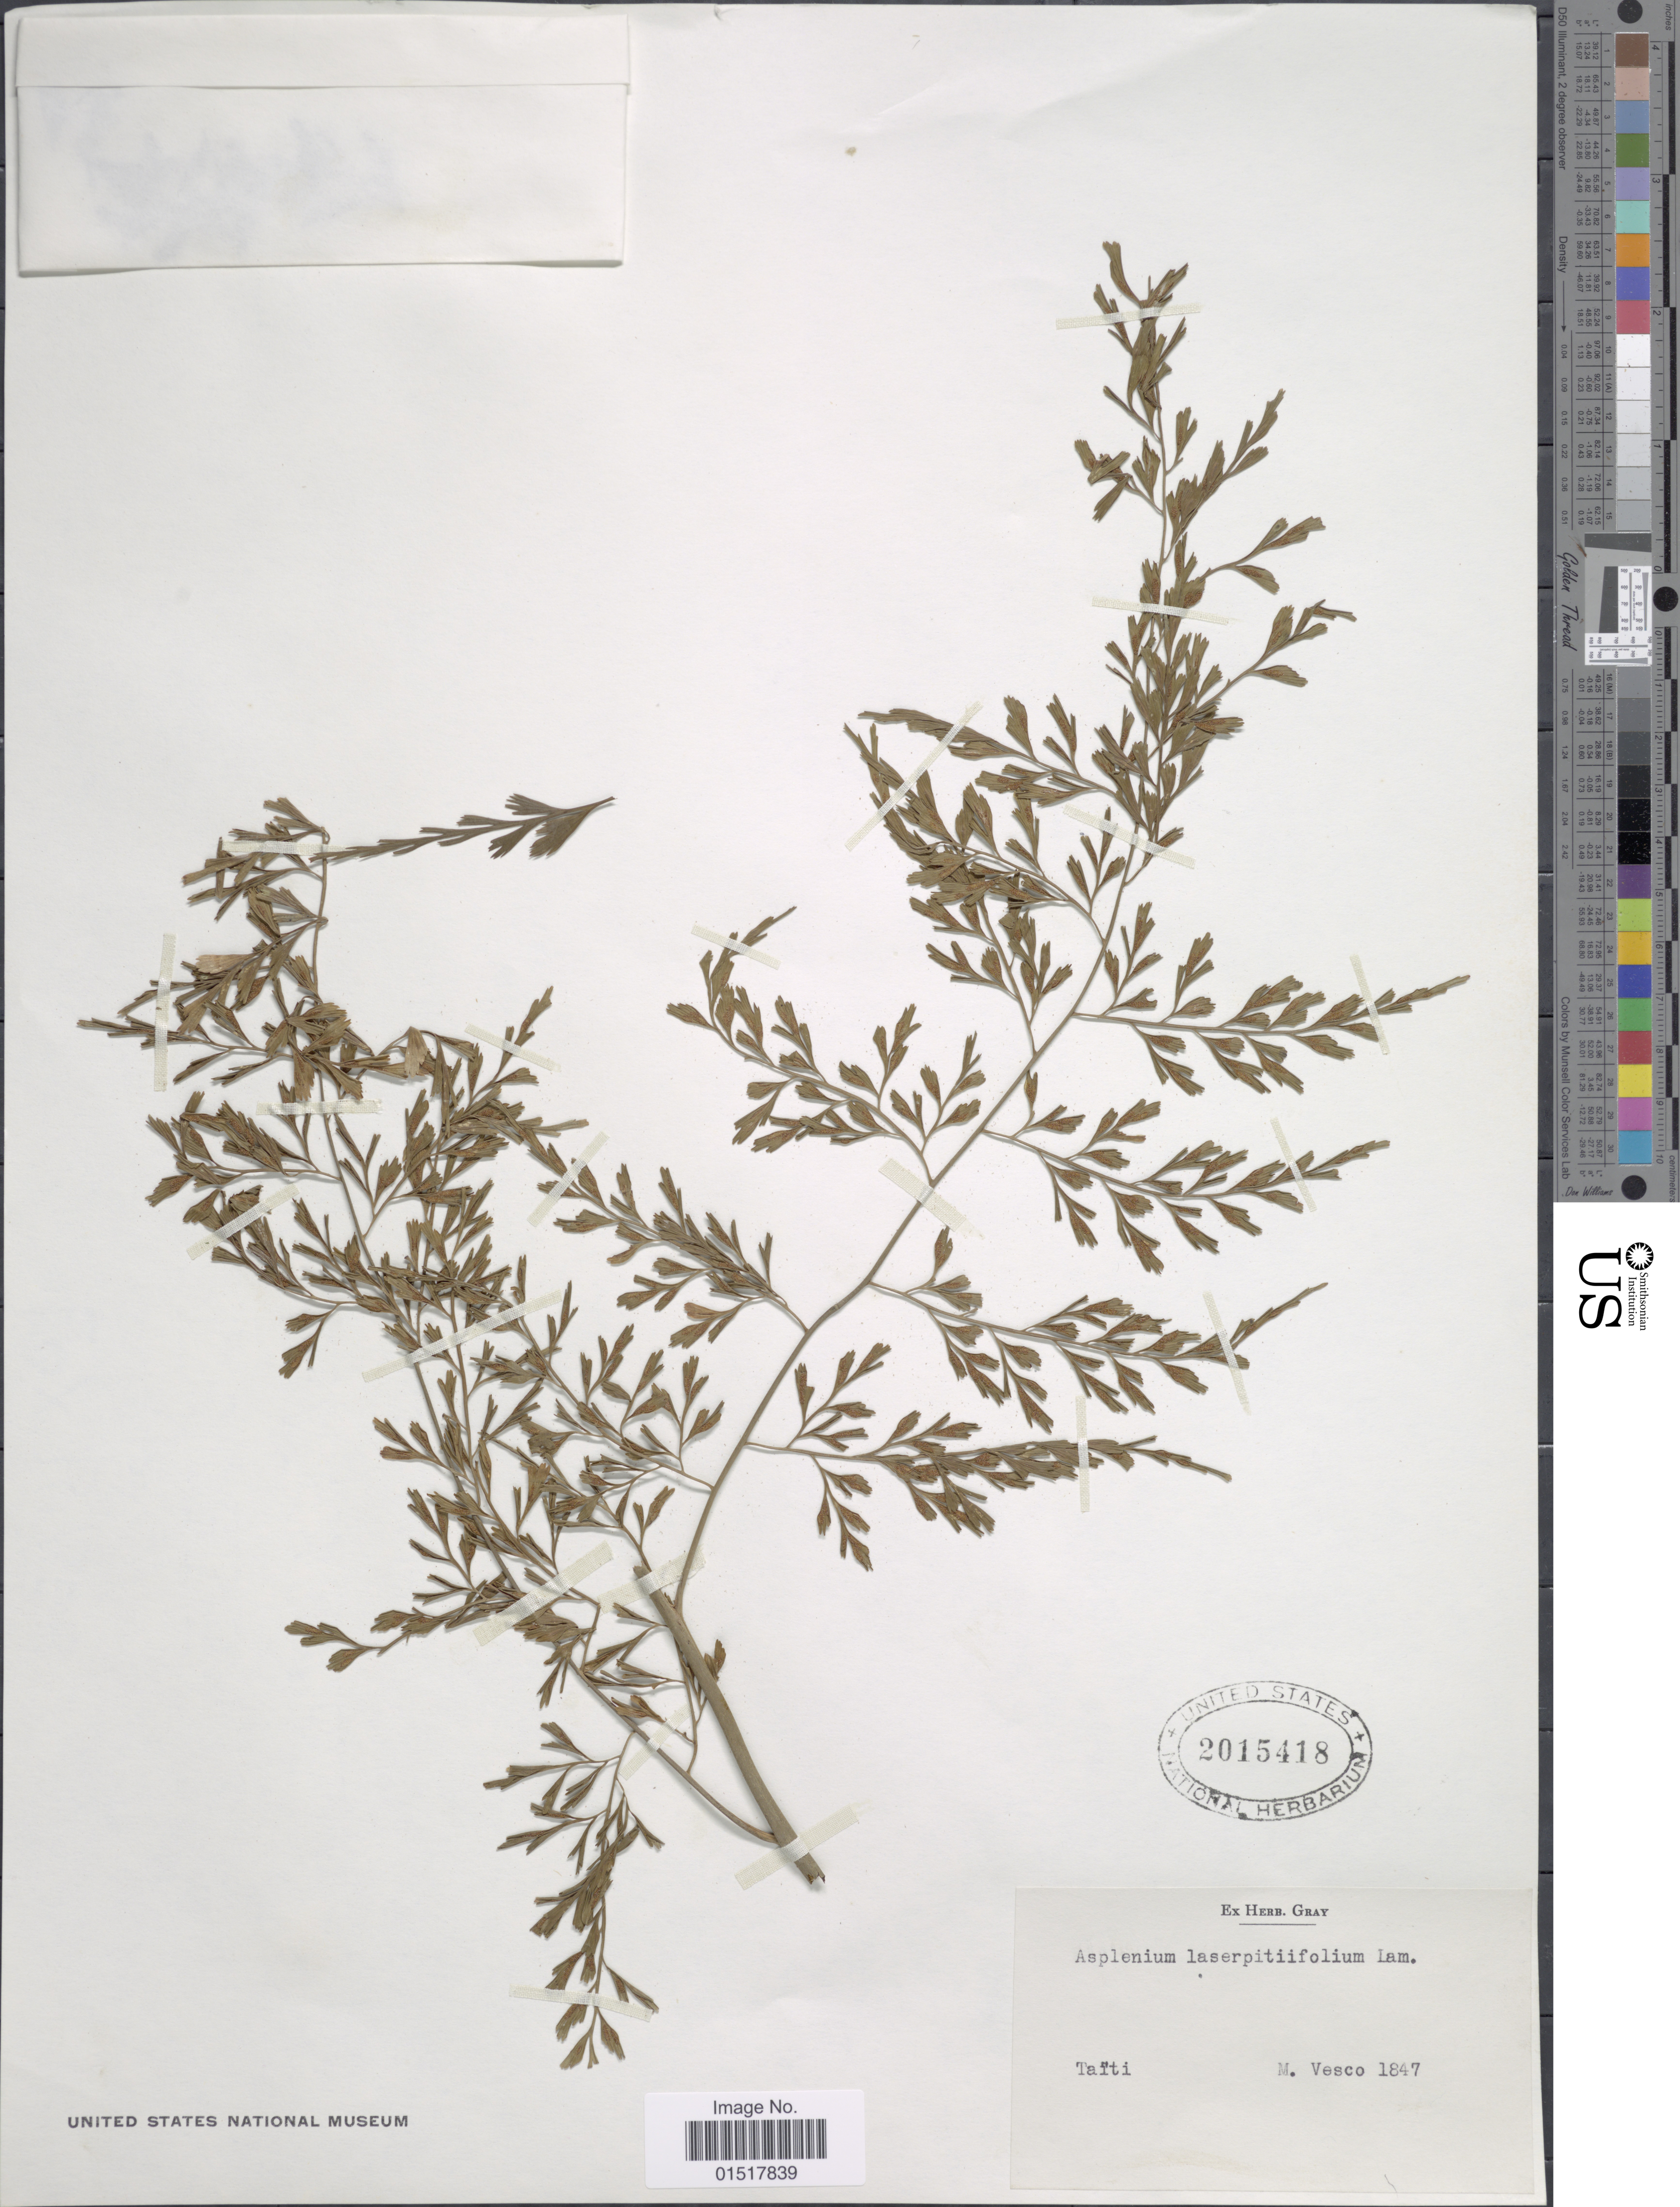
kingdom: Plantae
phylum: Tracheophyta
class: Polypodiopsida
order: Polypodiales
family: Aspleniaceae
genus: Asplenium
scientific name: Asplenium laserpitiifolium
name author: Lam.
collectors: M. Vesco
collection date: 1847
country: French Polynesia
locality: Taïti.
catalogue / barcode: US 2015418